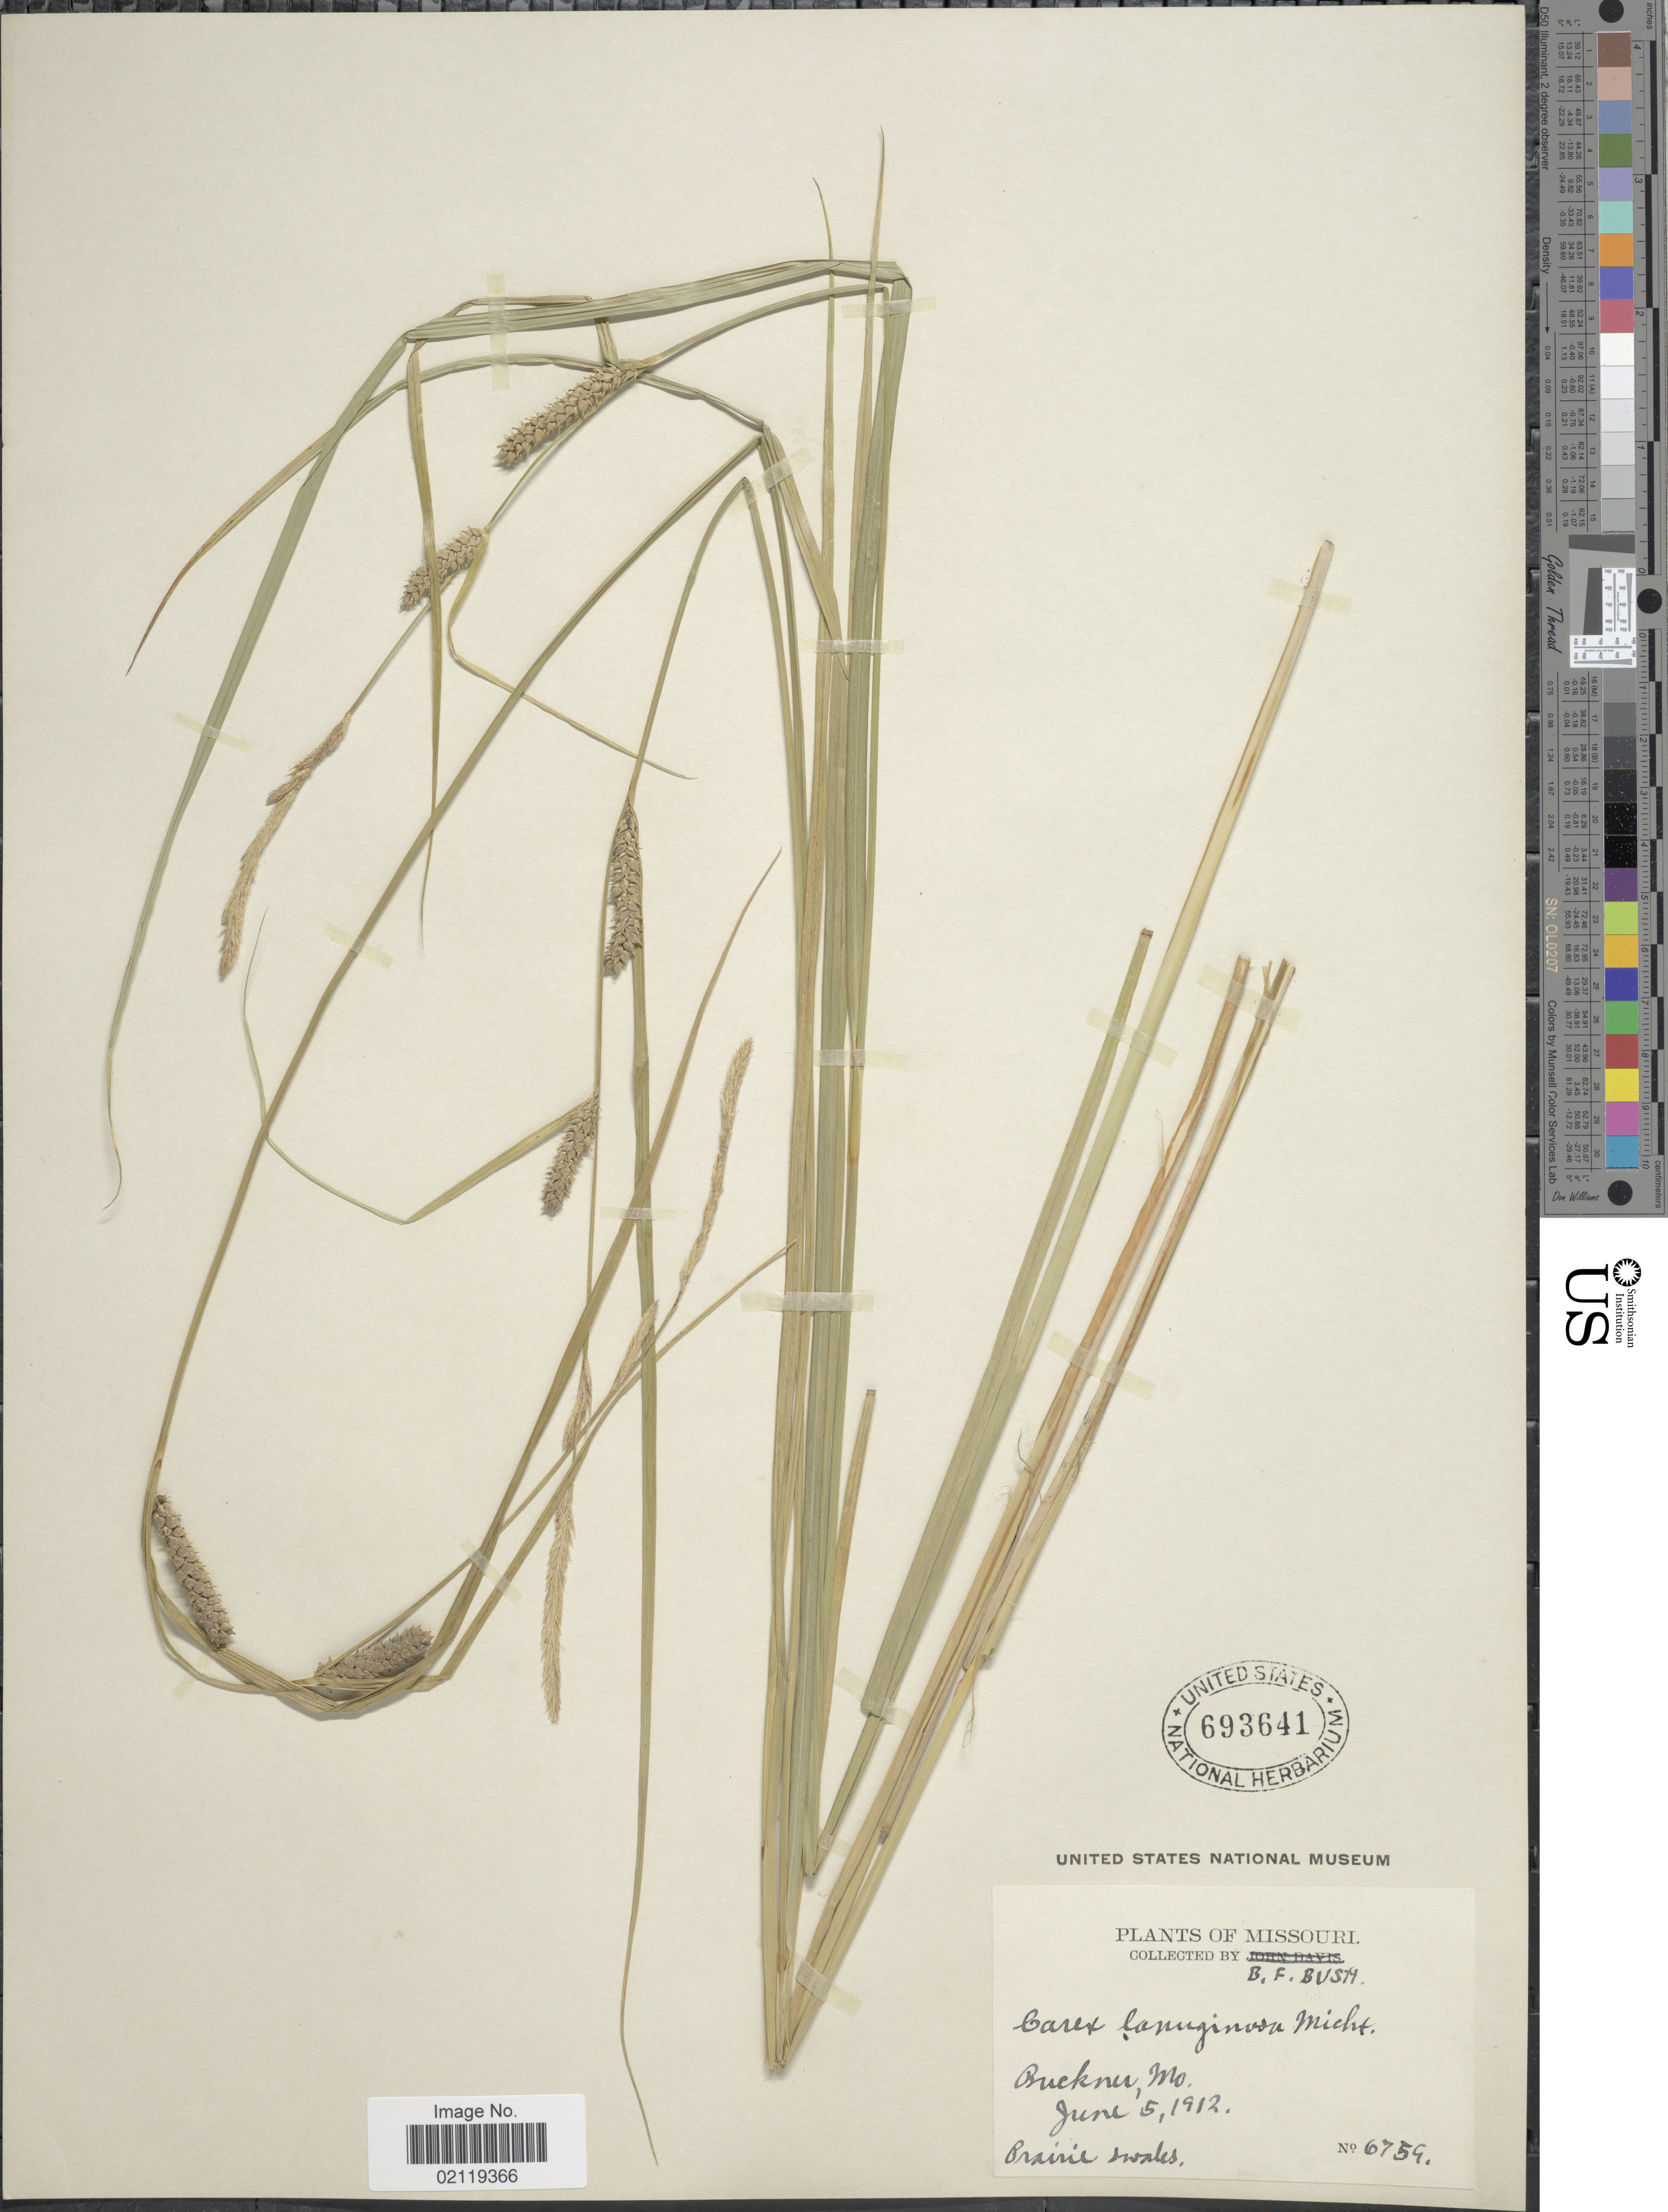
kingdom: Plantae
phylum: Tracheophyta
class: Liliopsida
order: Poales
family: Cyperaceae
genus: Carex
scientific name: Carex pellita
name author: Muhl. ex Willd.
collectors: B. F. Bush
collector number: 6759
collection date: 1912-06-05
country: United States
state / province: Missouri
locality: Bucknu, mo.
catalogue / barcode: US 693641